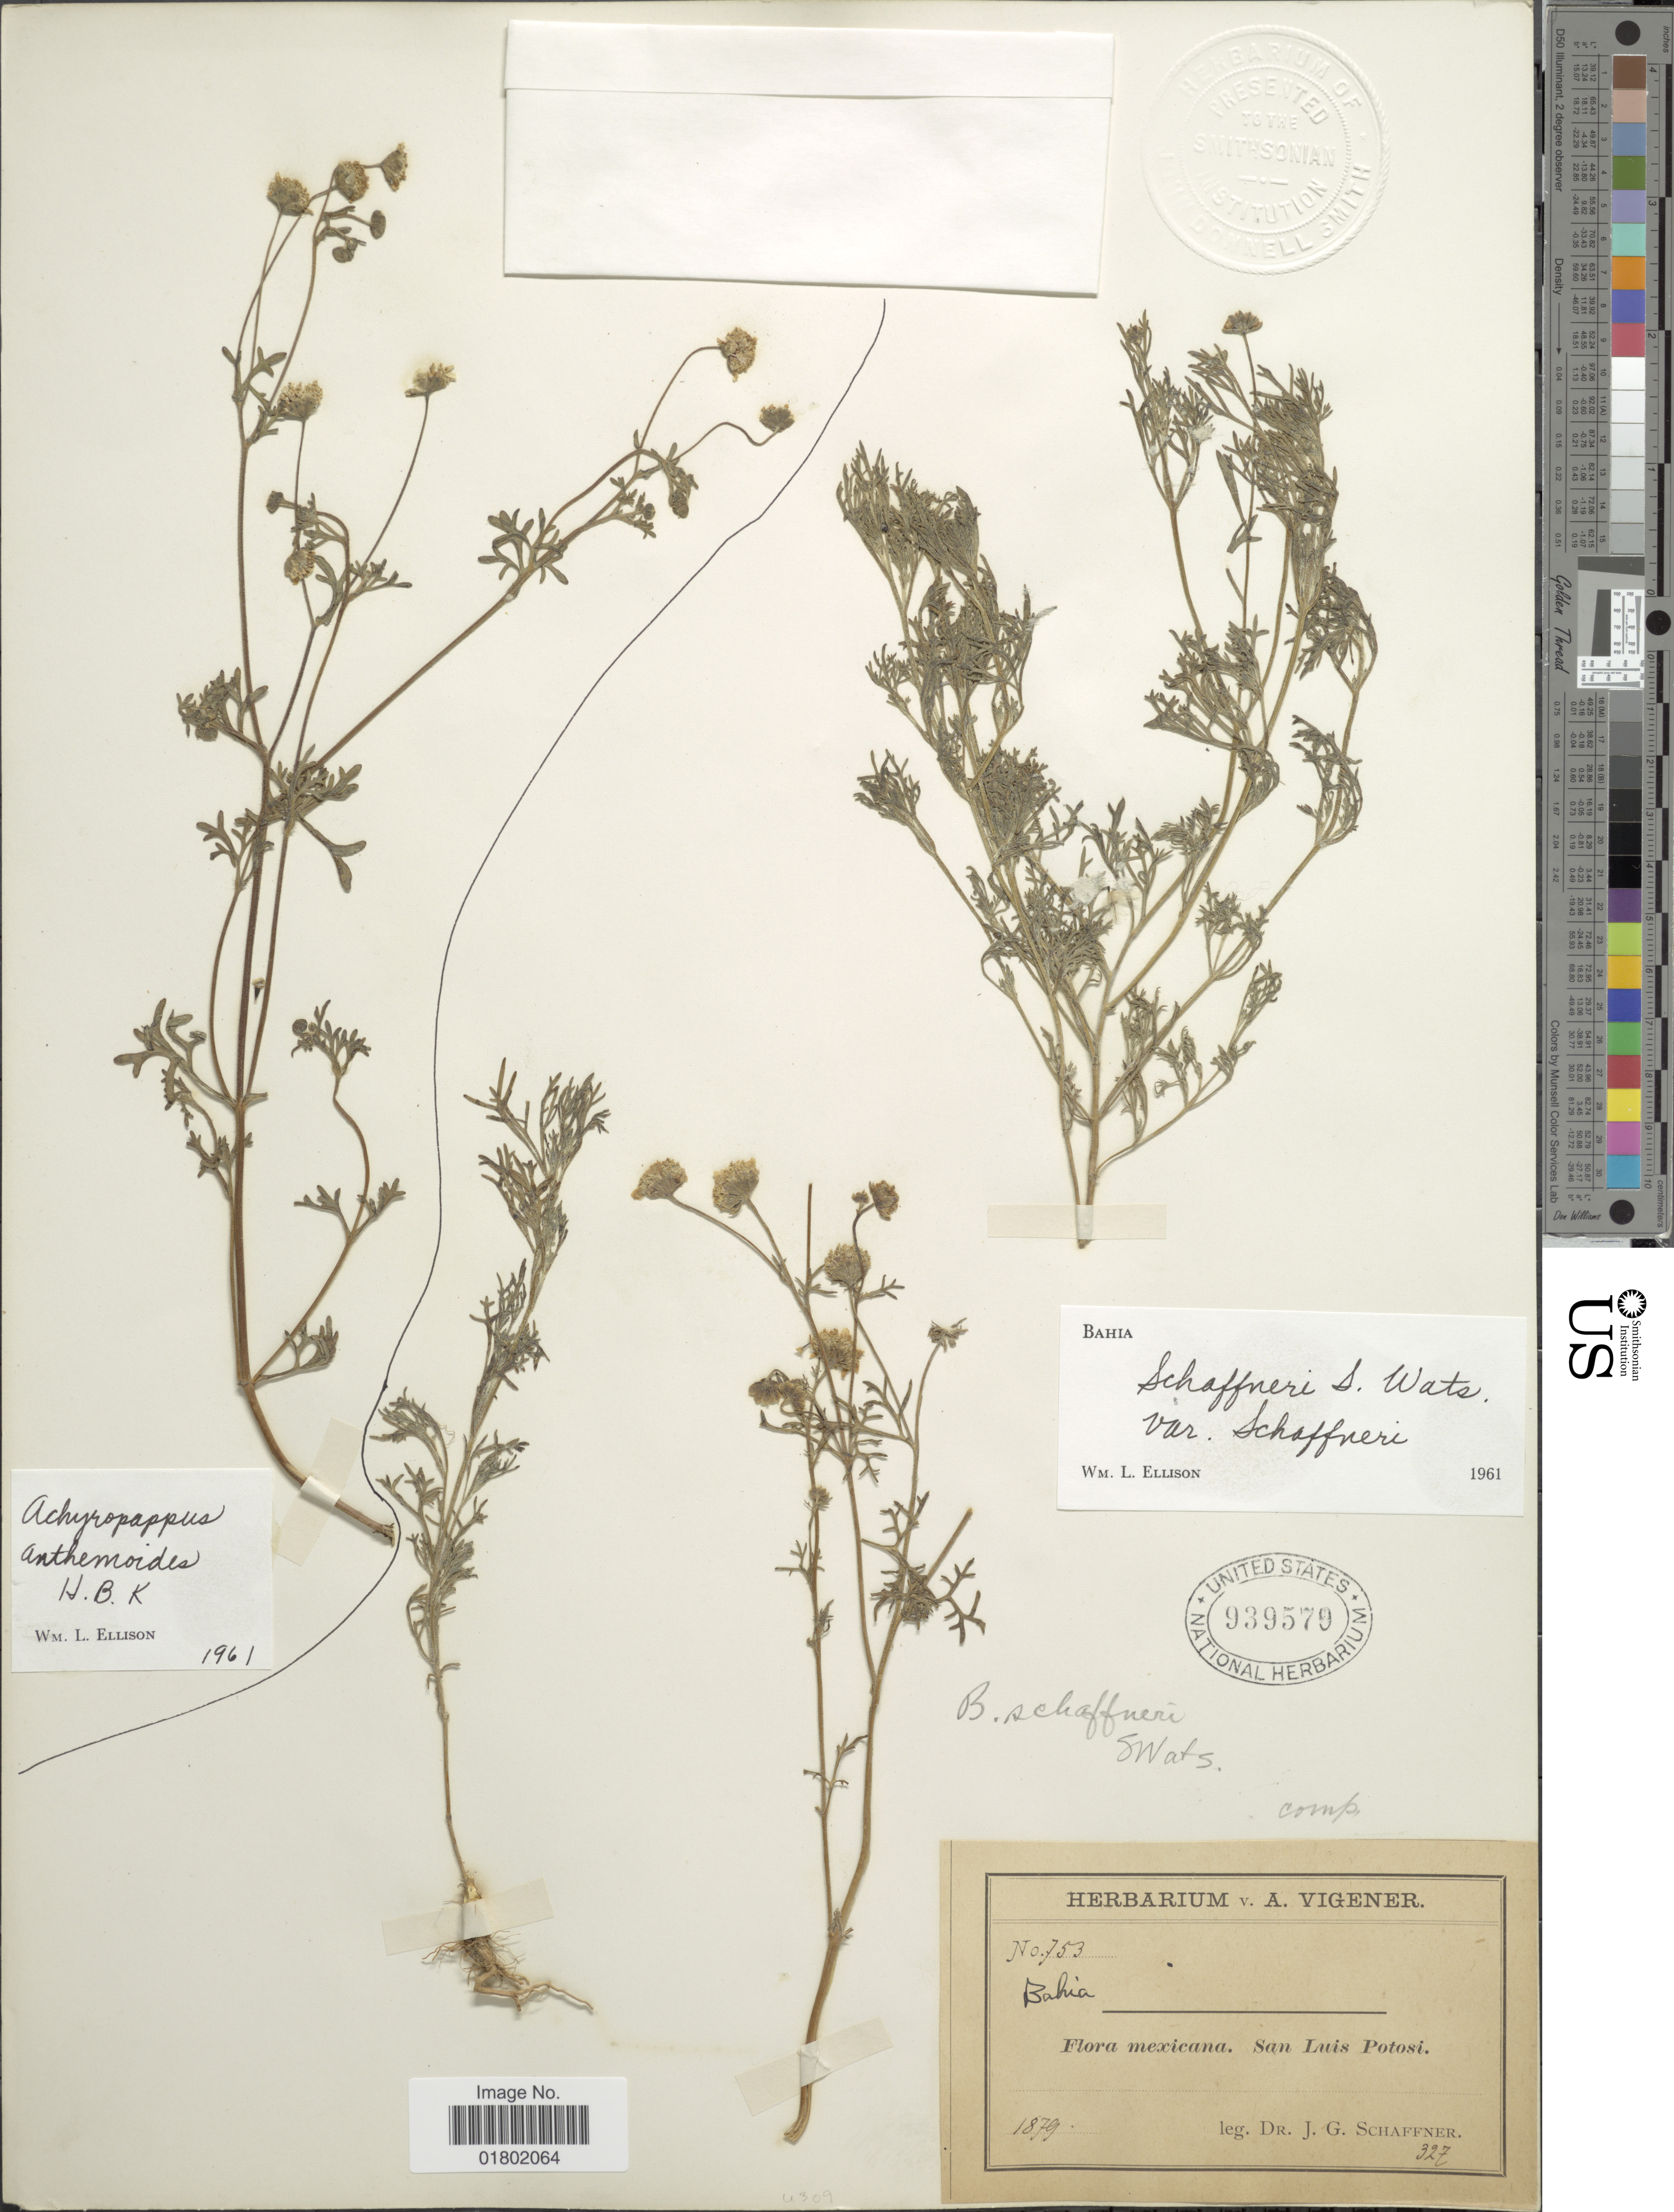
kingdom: Plantae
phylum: Tracheophyta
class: Magnoliopsida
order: Asterales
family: Asteraceae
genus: Bahia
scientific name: Bahia schaffneri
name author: S. Watson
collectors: J. G. Schaffner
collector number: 753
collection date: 1879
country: Mexico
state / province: San Luis Potosí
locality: San Luis Potosi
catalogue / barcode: US 939579